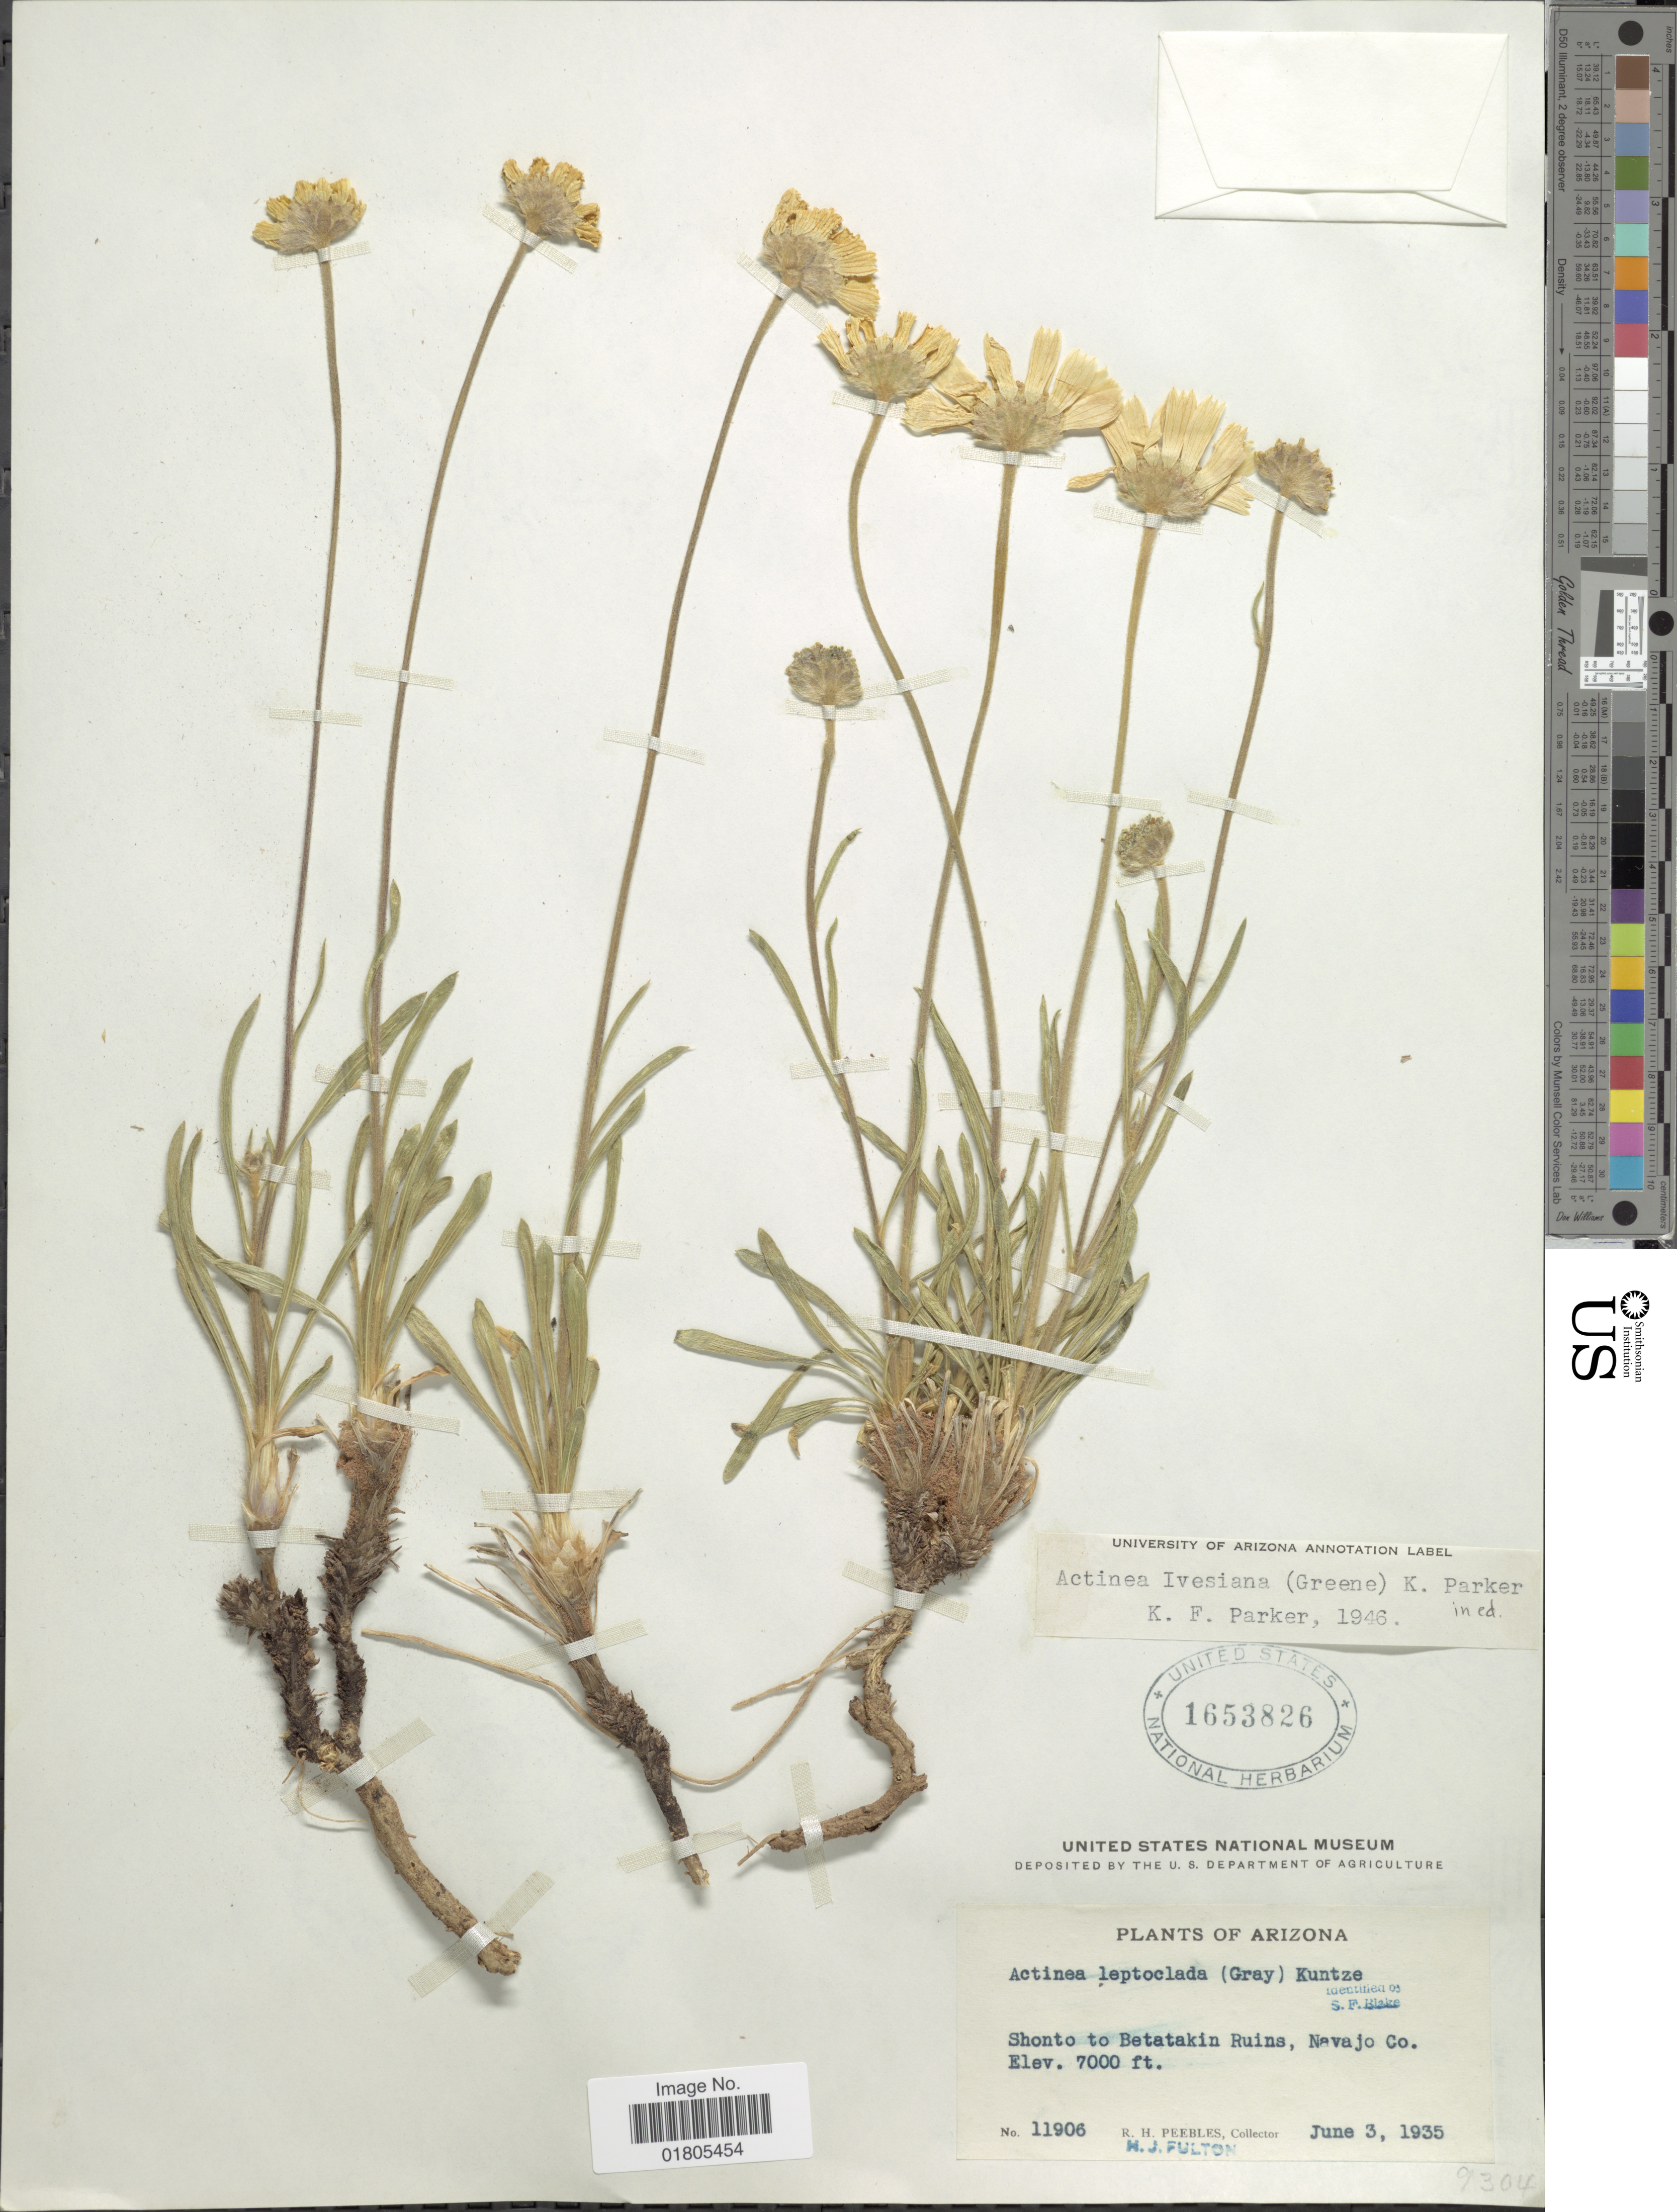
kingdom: Plantae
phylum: Tracheophyta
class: Magnoliopsida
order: Asterales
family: Asteraceae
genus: Actinea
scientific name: Actinea ivesiana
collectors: R. H. Peebles & H. Fulton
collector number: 11906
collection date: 1935-06-03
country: United States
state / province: Arizona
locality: Shonto to Betatakin Ruins, Navajo Co.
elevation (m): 2134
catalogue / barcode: US 1653826